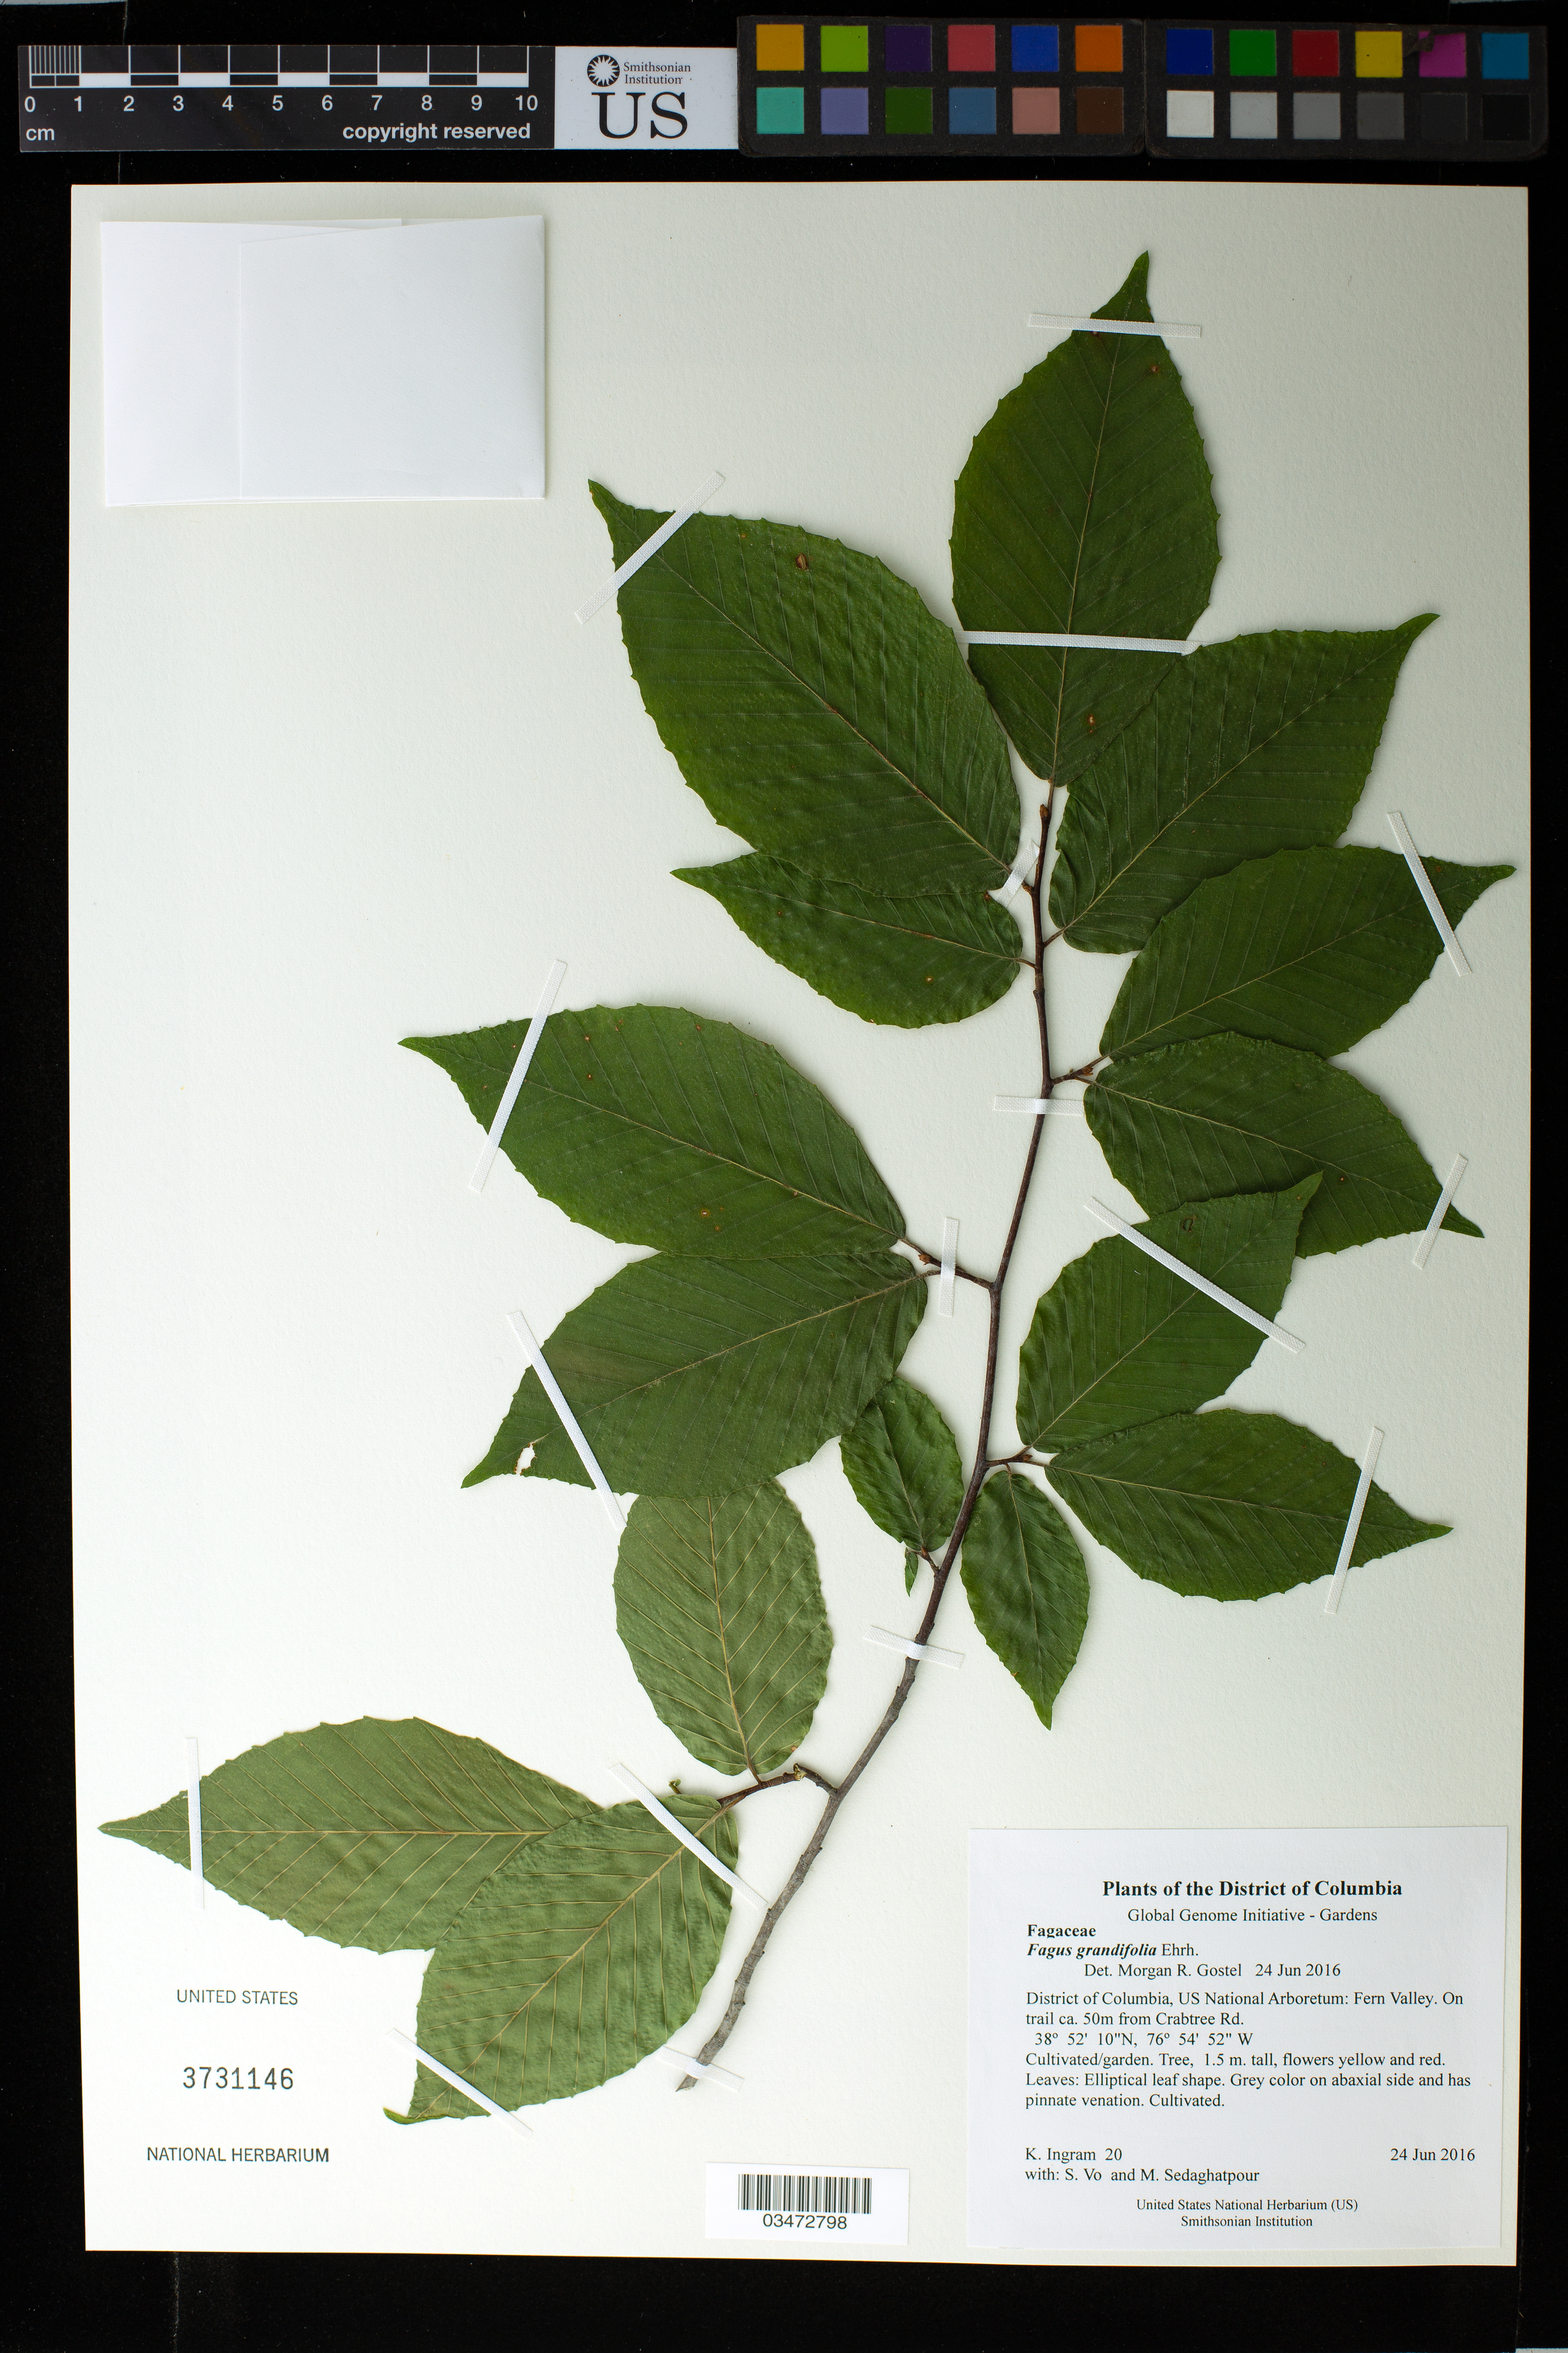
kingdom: Plantae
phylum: Tracheophyta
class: Magnoliopsida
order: Fagales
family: Fagaceae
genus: Fagus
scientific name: Fagus grandifolia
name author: Ehrh.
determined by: Gostel, Morgan R., (BRIT), Botanical Research Institute of Texas (UNITED STATES)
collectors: K. S. Ingram, S. Vo & M. Sedaghatpour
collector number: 20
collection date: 2016-06-24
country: United States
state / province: District of Columbia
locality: US National Arboretum: Fern Valley. On trail ca. 50m from Crabtree Rd.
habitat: Cultivated/garden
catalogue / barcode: US 3731146